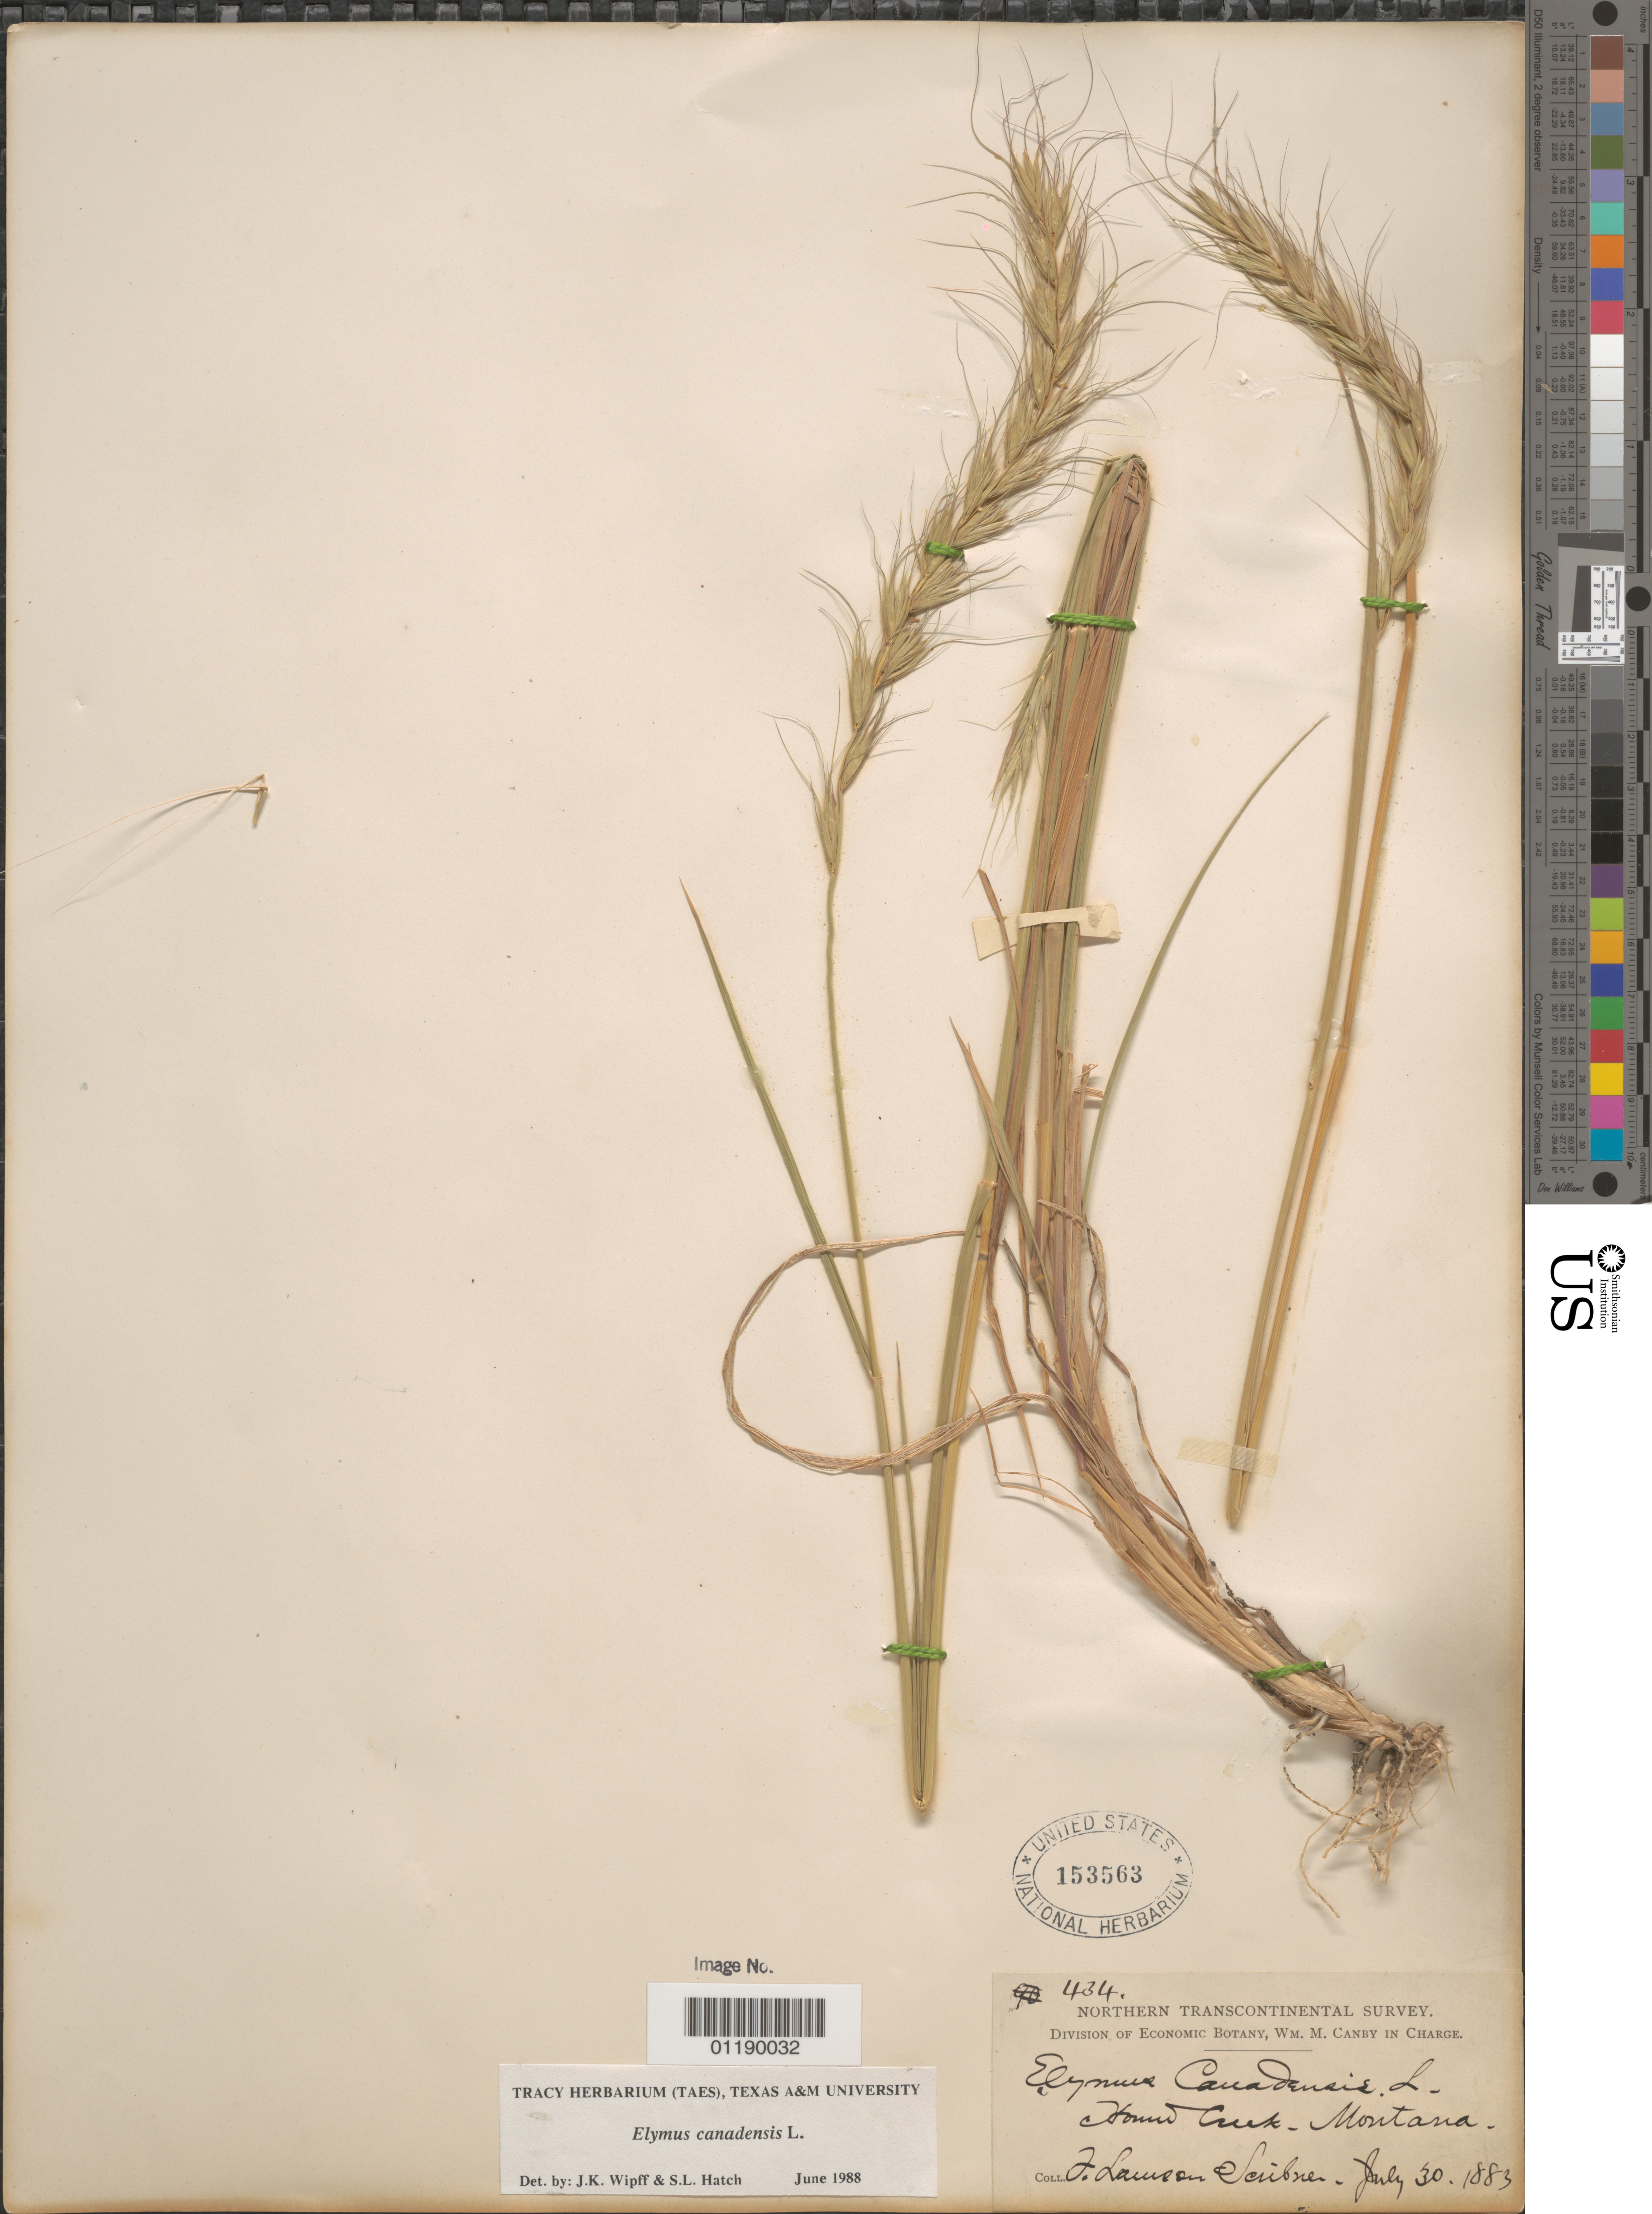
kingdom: Plantae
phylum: Tracheophyta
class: Liliopsida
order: Poales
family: Poaceae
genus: Elymus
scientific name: Elymus canadensis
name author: L.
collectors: F. L. Scribner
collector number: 434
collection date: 1883-07-30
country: United States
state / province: Montana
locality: Hound Creek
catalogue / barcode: US 153563